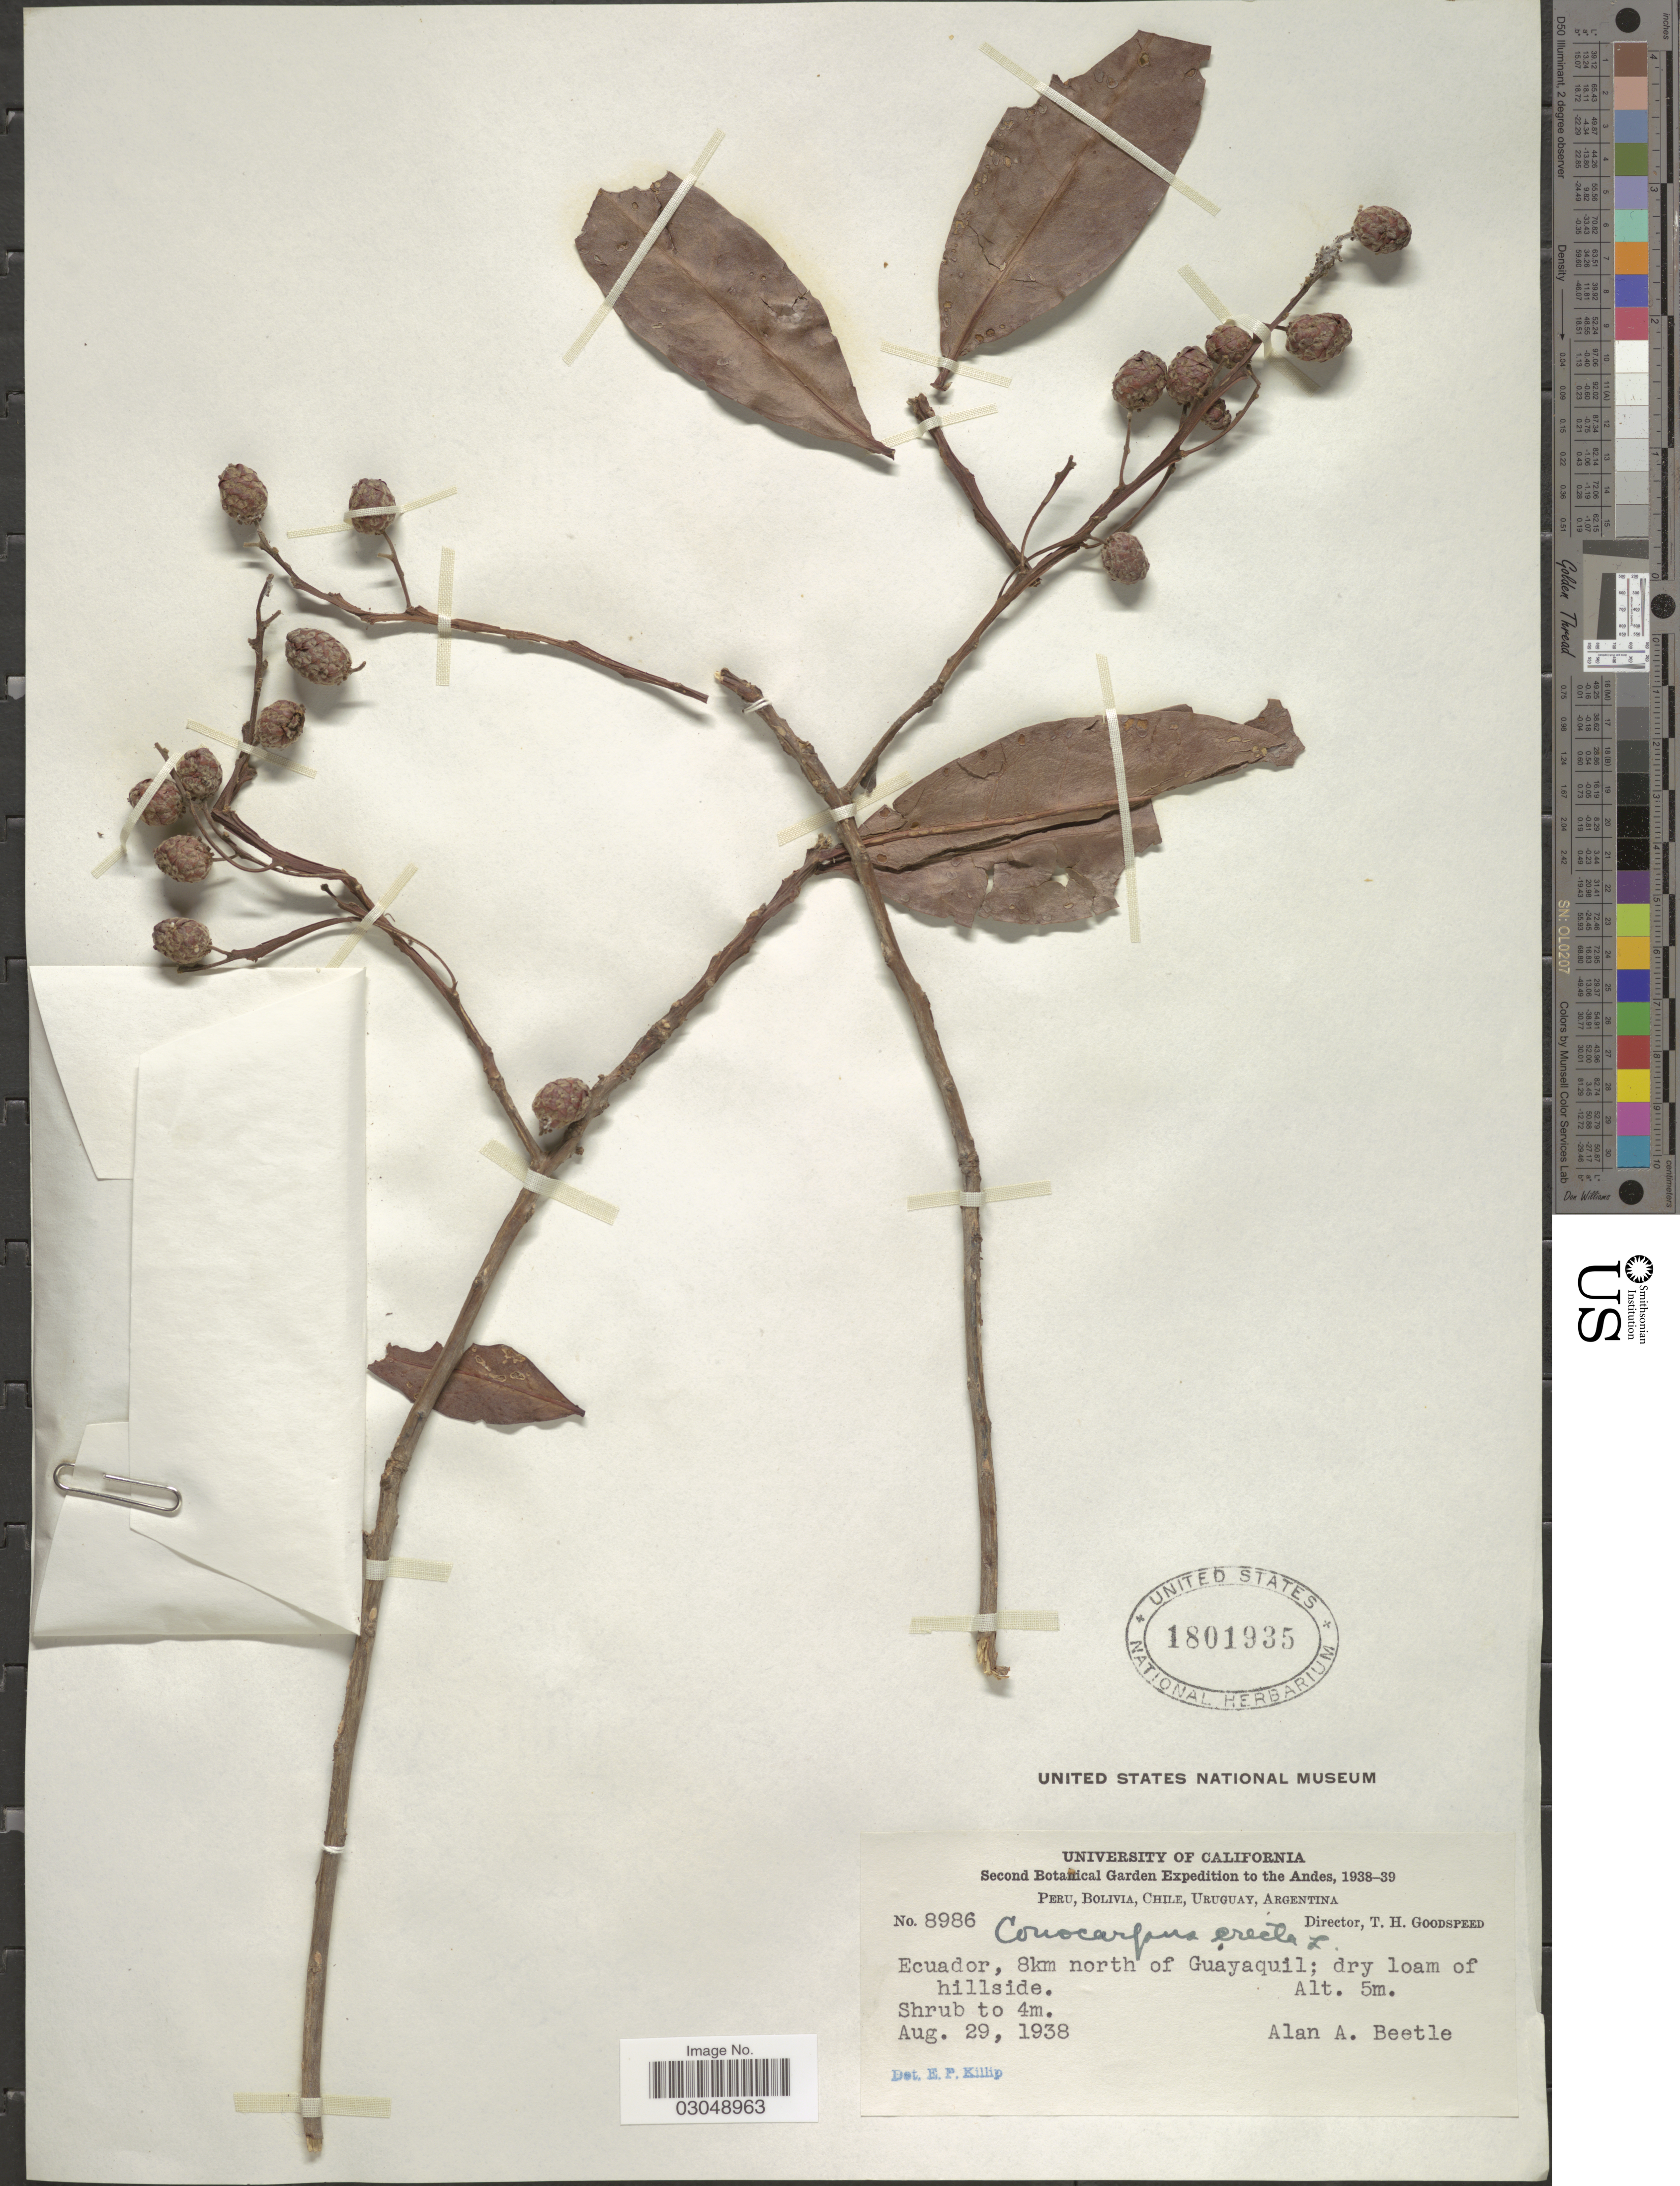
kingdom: Plantae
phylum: Tracheophyta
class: Magnoliopsida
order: Myrtales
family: Combretaceae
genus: Conocarpus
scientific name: Conocarpus erectus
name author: L.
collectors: A. A. Beetle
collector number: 8986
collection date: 1938-08-29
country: Ecuador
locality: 8km north of Guayaquil.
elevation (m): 5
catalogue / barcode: US 1801935